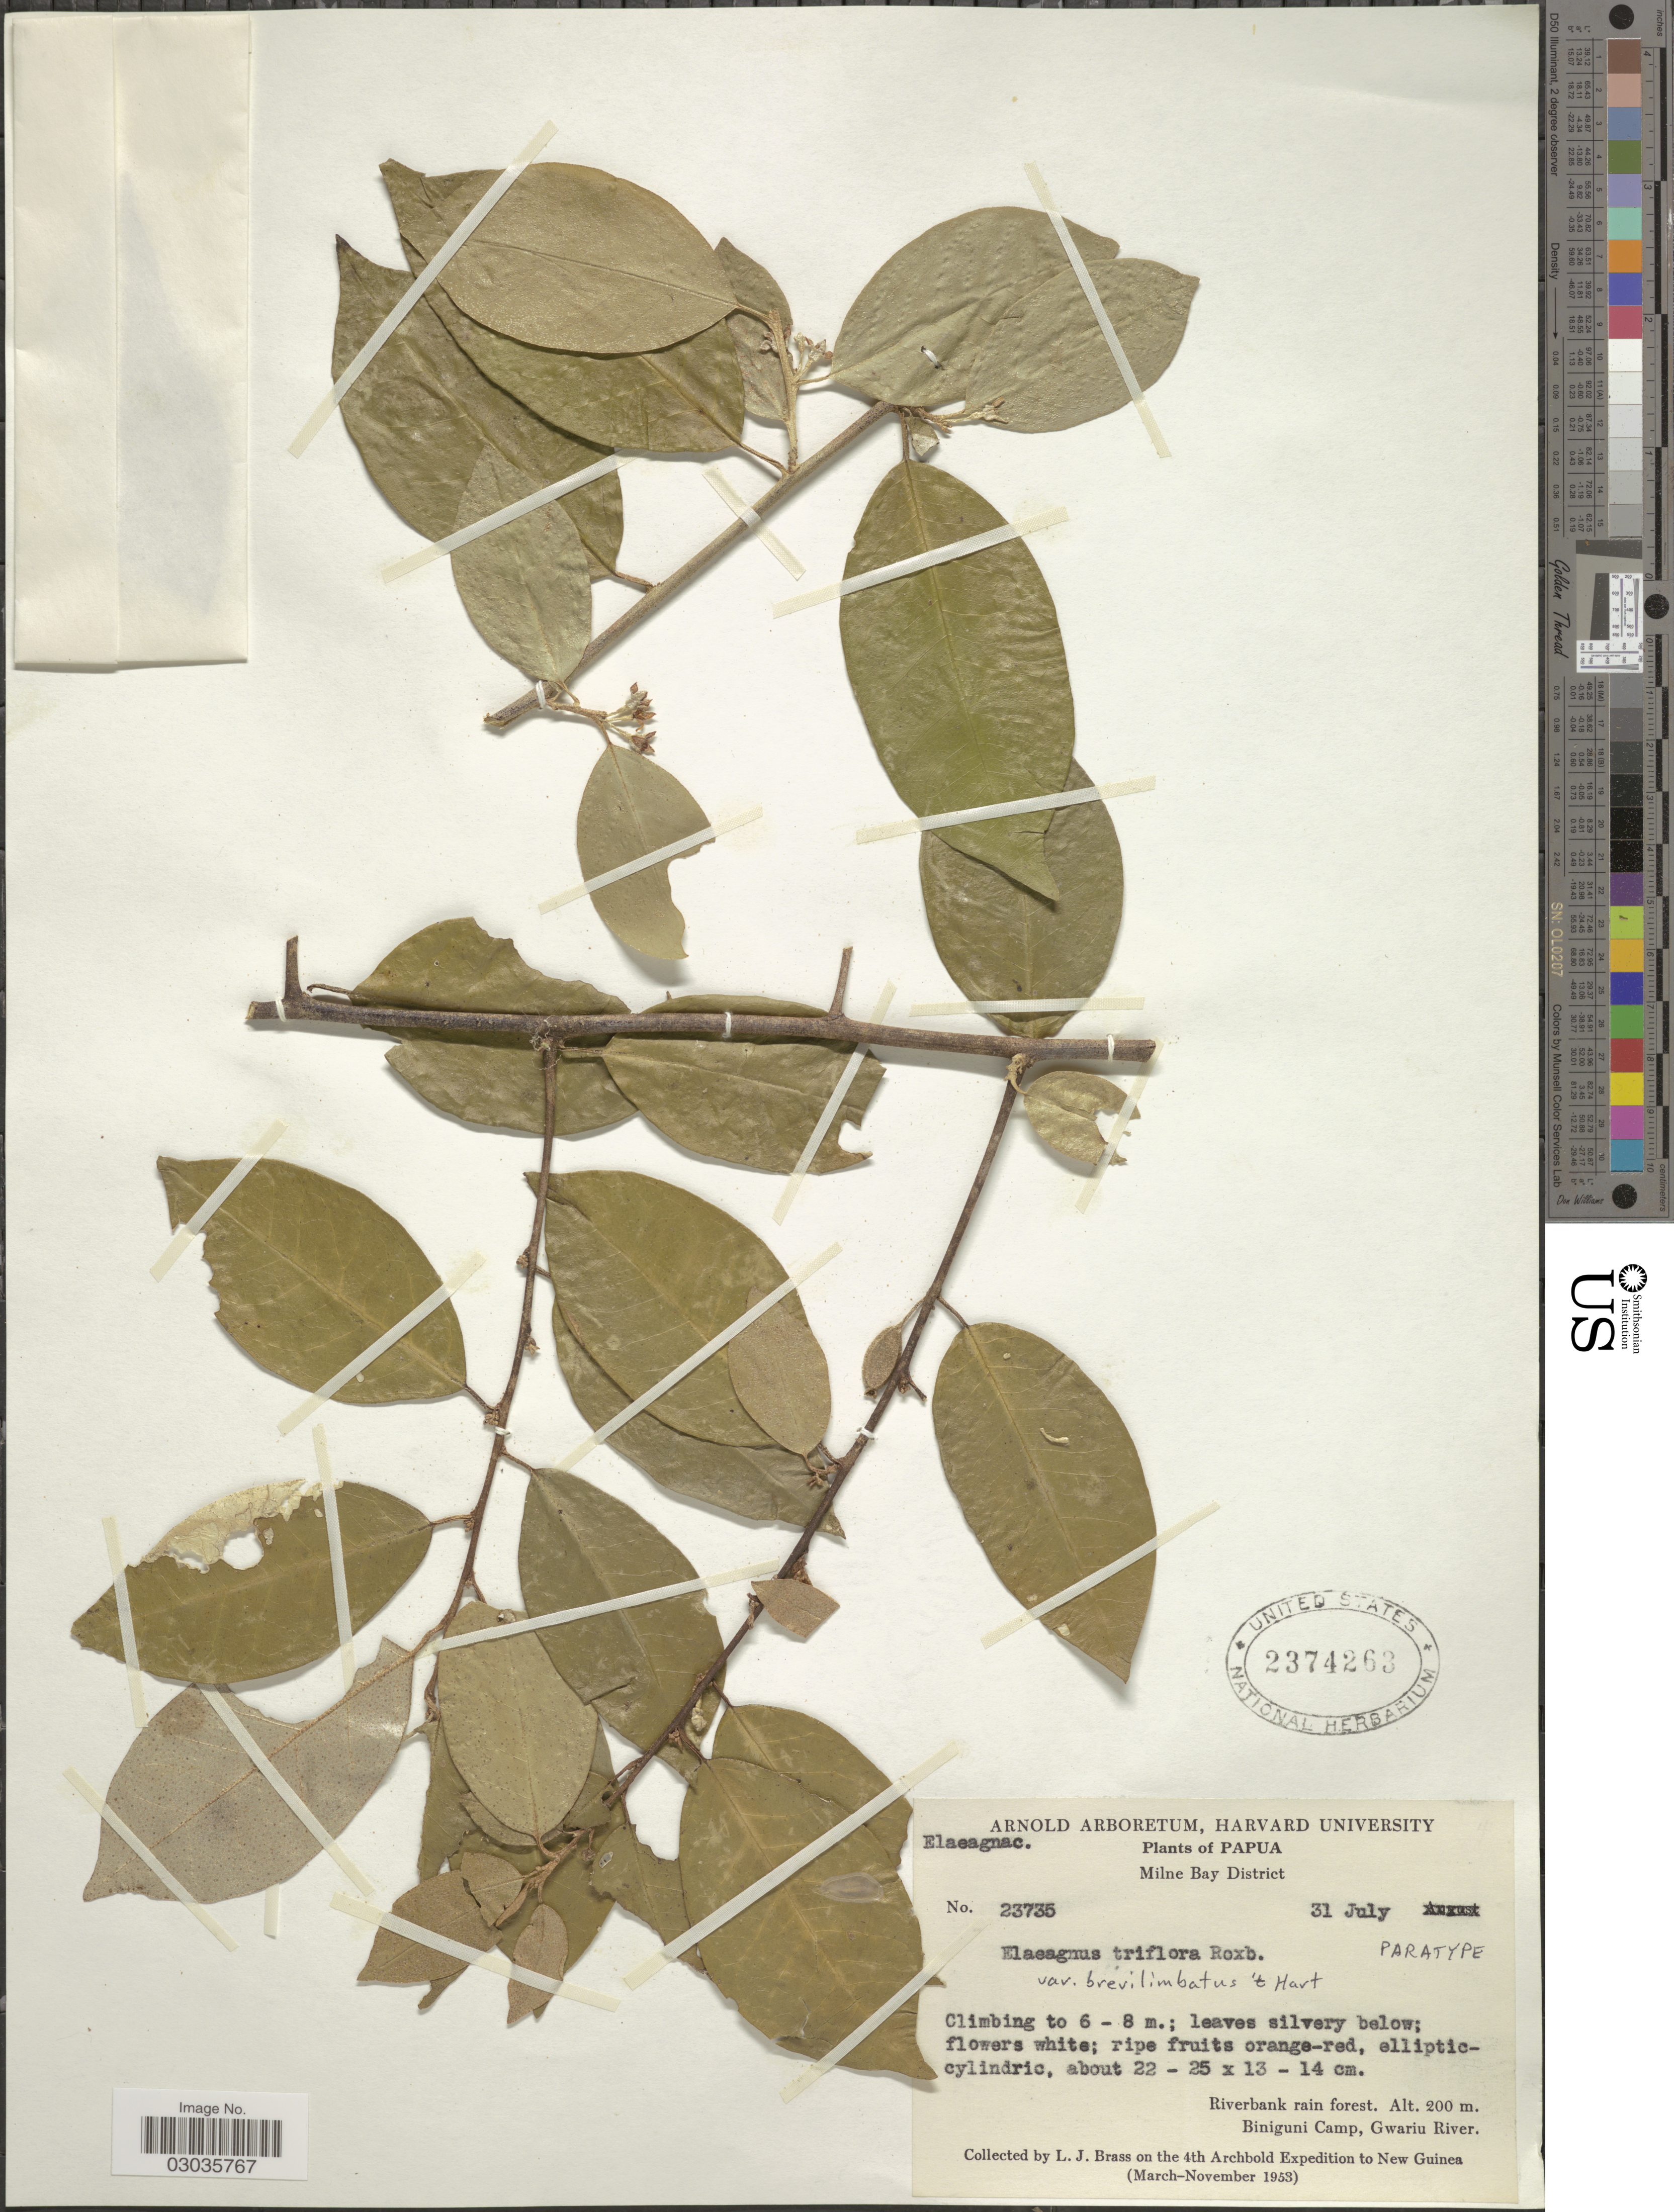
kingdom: Plantae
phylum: Tracheophyta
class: Magnoliopsida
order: Rosales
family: Elaeagnaceae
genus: Elaeagnus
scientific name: Elaeagnus triflora var. brevilimbatus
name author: E. 't Hart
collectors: L. J. Brass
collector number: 23735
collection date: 1953-07-31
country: Papua New Guinea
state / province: Milne Bay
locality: New Guinea. Milne Bay District. Biniguni Camp, Gwariu River.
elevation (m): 200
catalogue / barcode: US 2374263